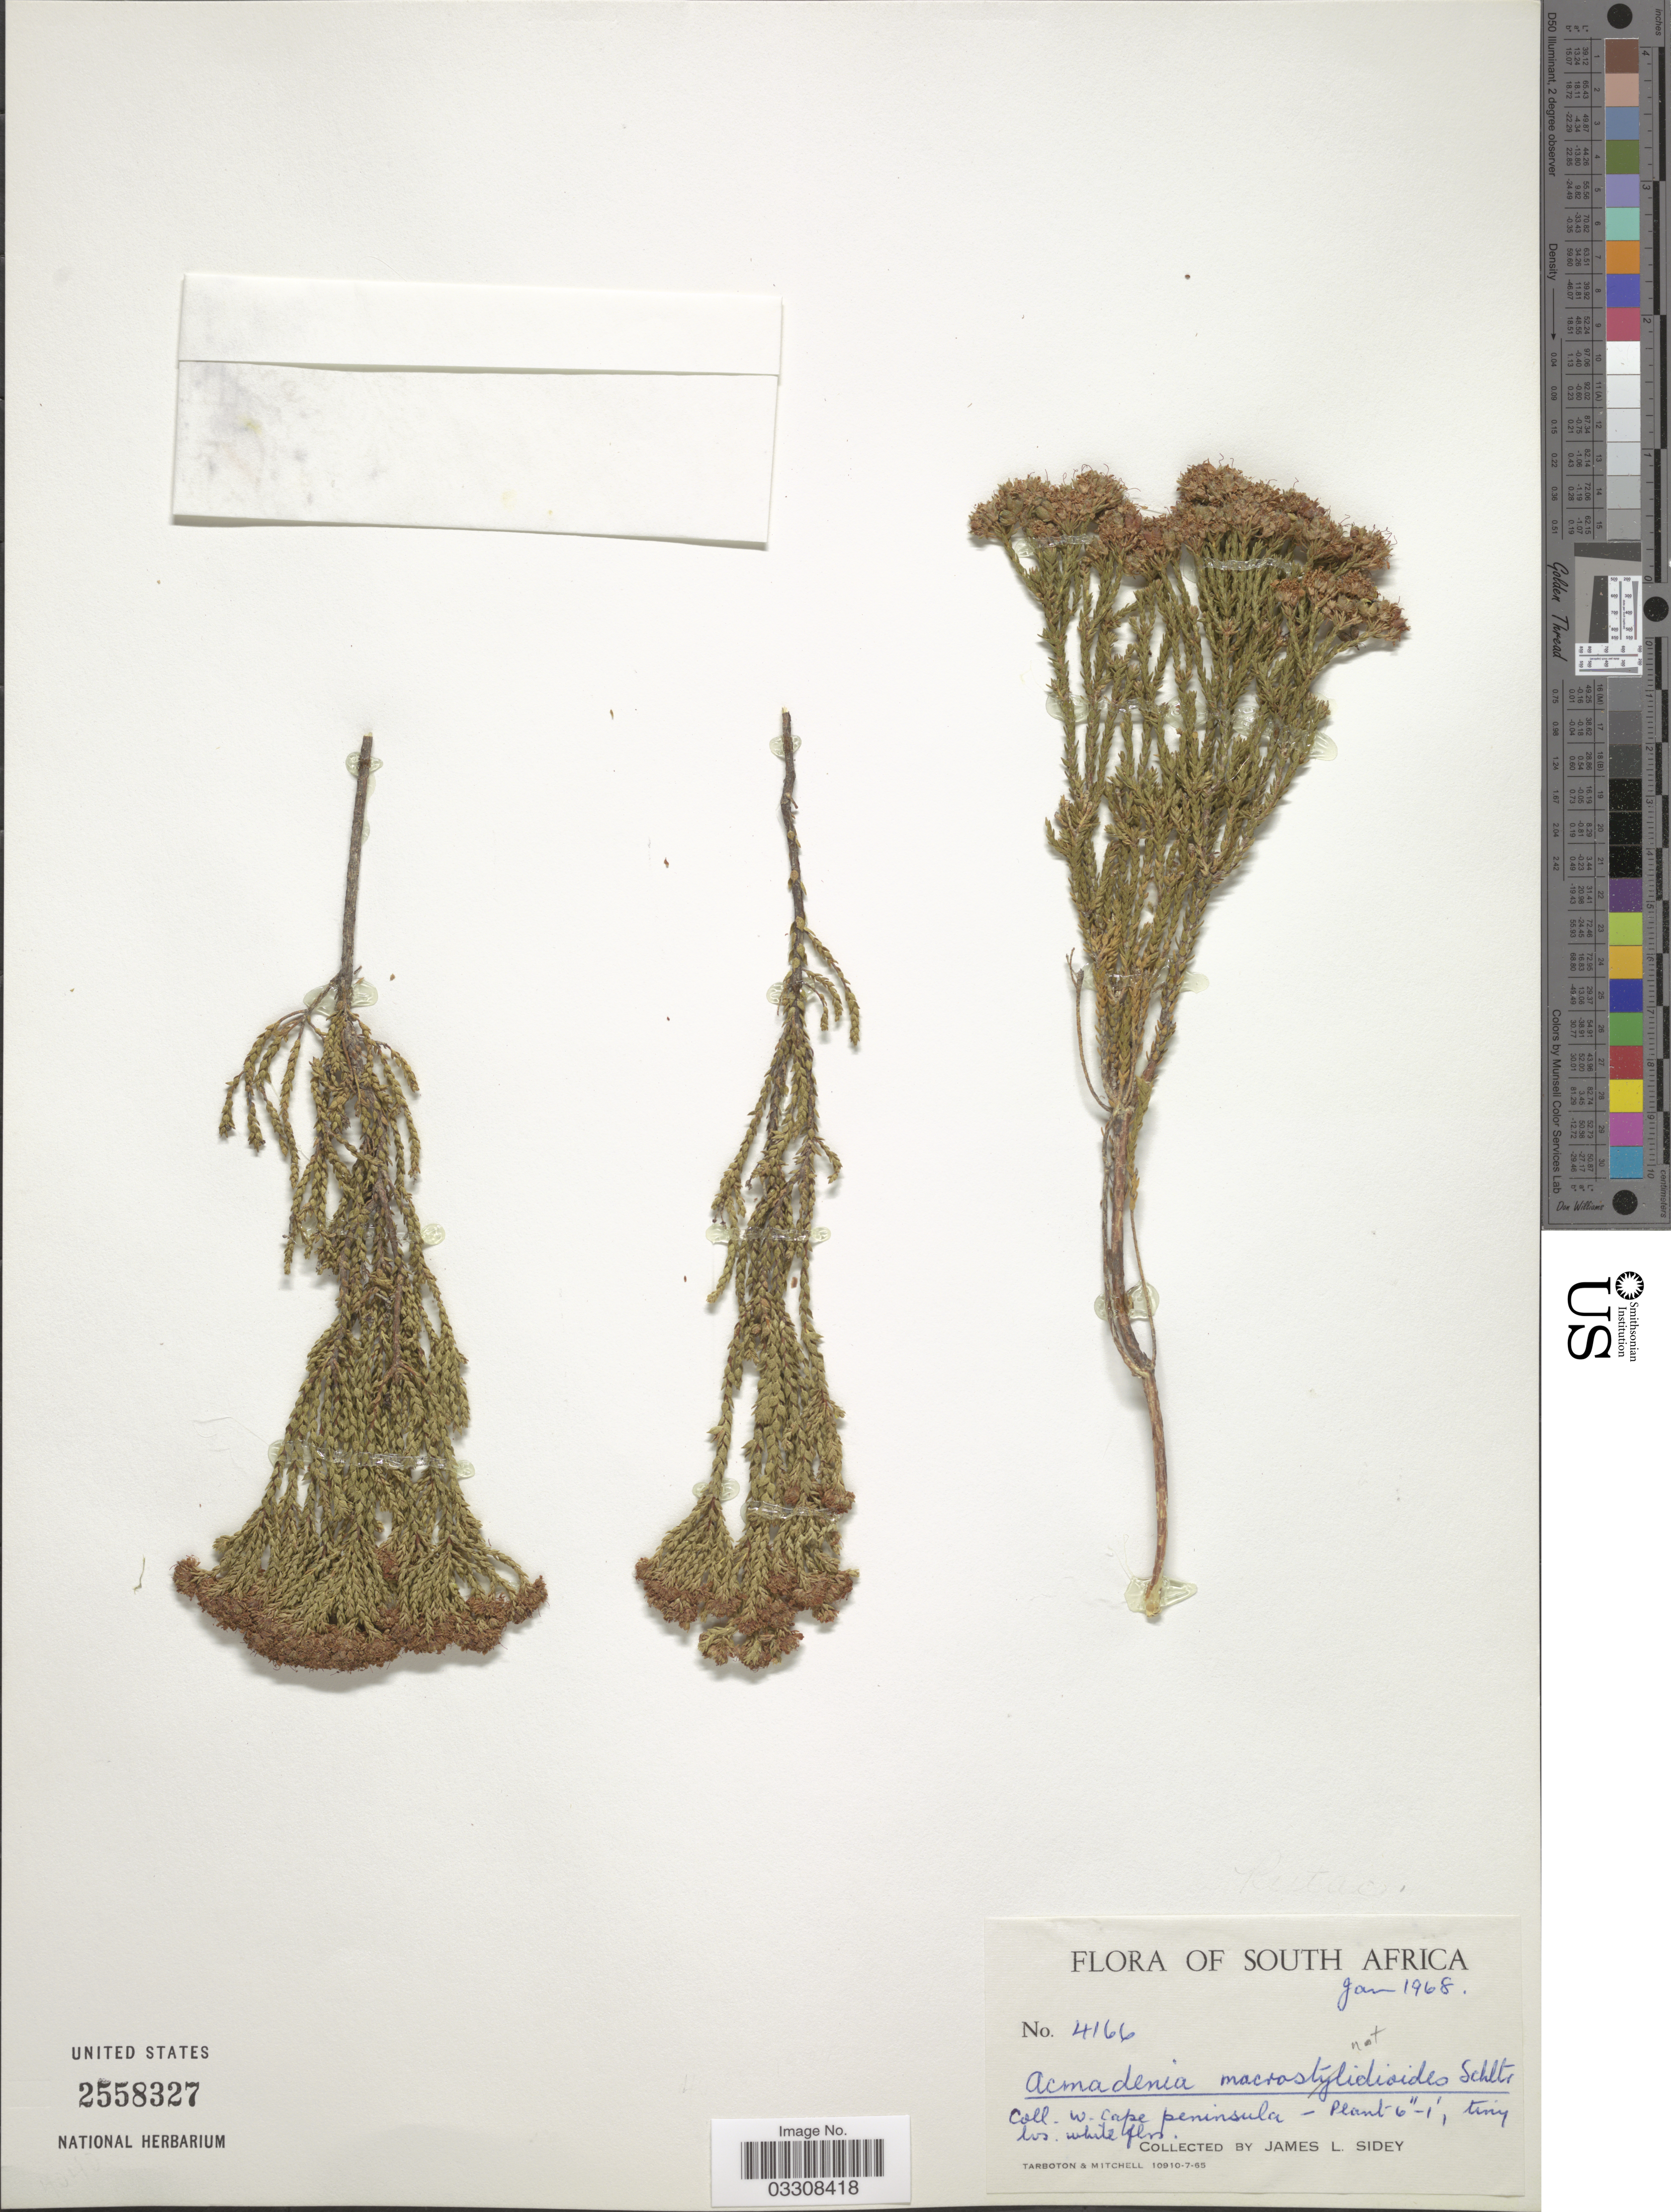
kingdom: Plantae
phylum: Tracheophyta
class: Magnoliopsida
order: Sapindales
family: Rutaceae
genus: Euchaetis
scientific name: Euchaetis sp.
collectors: J. L. Sidey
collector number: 4166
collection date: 1968-01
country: South Africa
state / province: Western Cape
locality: W. Cape Peninsula.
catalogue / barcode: US 2558327